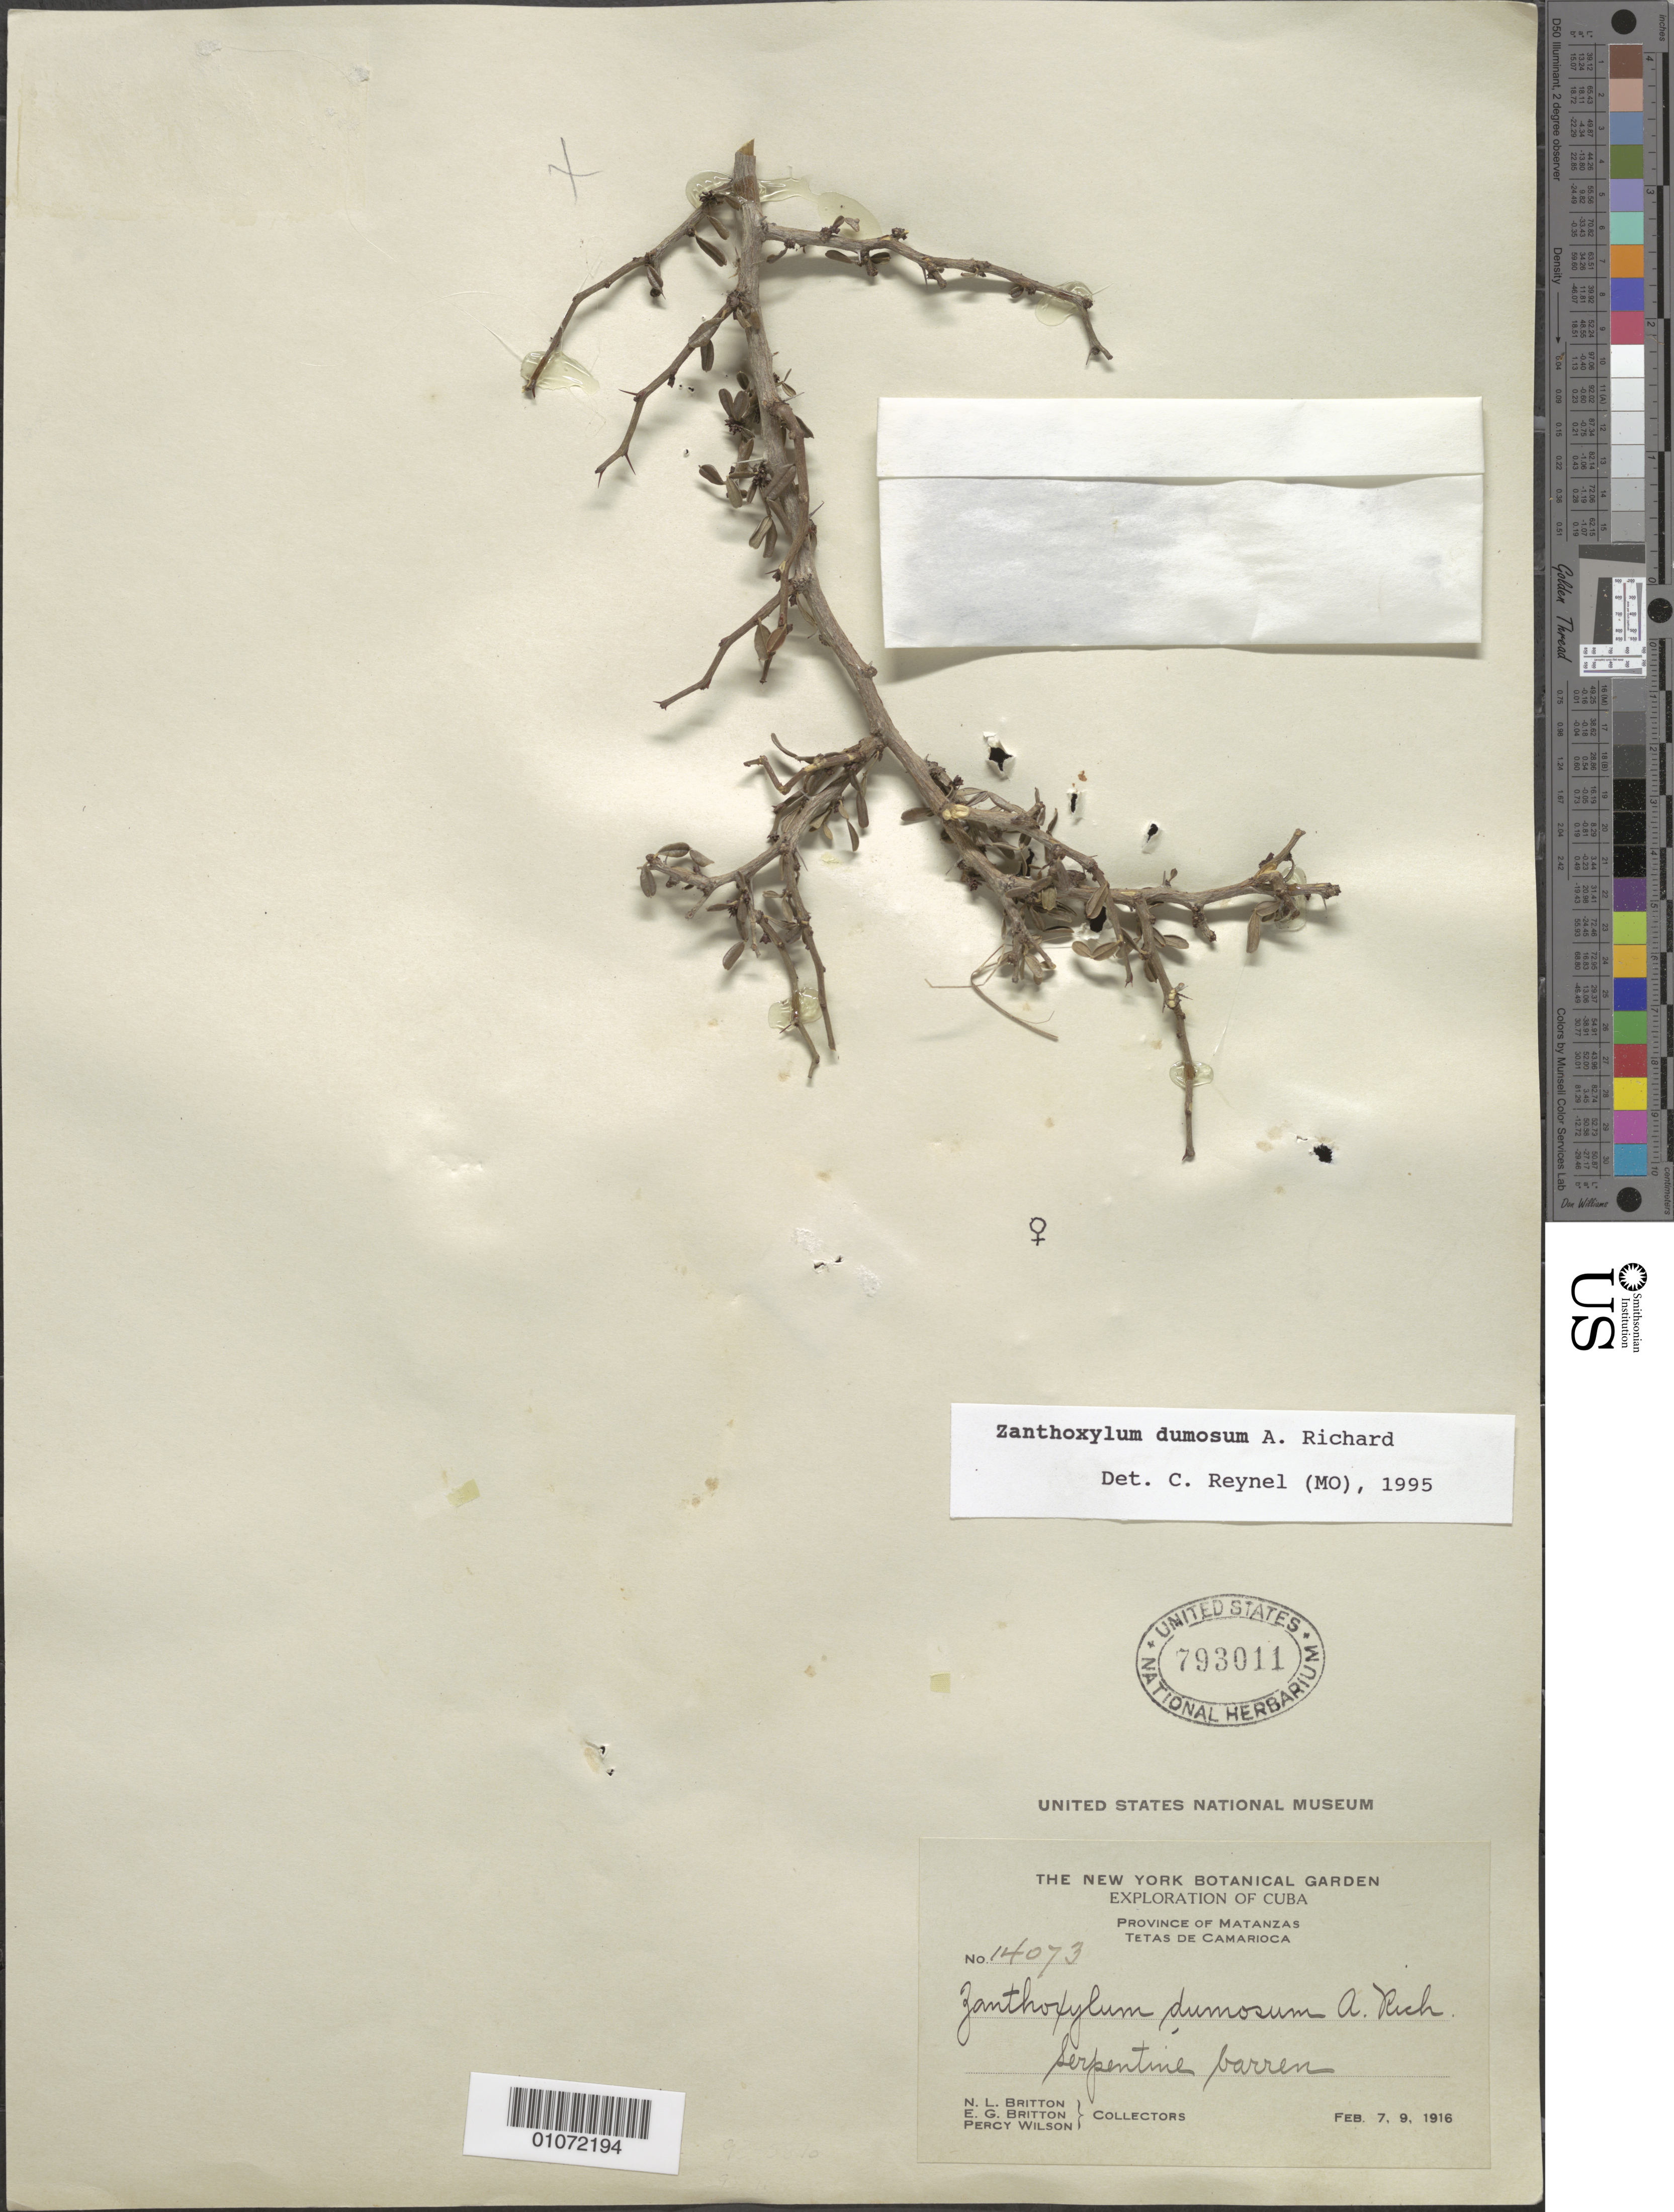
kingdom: Plantae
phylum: Tracheophyta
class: Magnoliopsida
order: Sapindales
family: Rutaceae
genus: Zanthoxylum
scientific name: Zanthoxylum caribaeum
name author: Lam.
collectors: N. Britton, E. G. Britton & P. Wilson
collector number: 14073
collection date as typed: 07 Feb 1916 and 09 Feb 1916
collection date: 1916-02-07,1916-02-09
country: Cuba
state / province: Matanzas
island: Cuba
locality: Matanzas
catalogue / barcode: US 793001